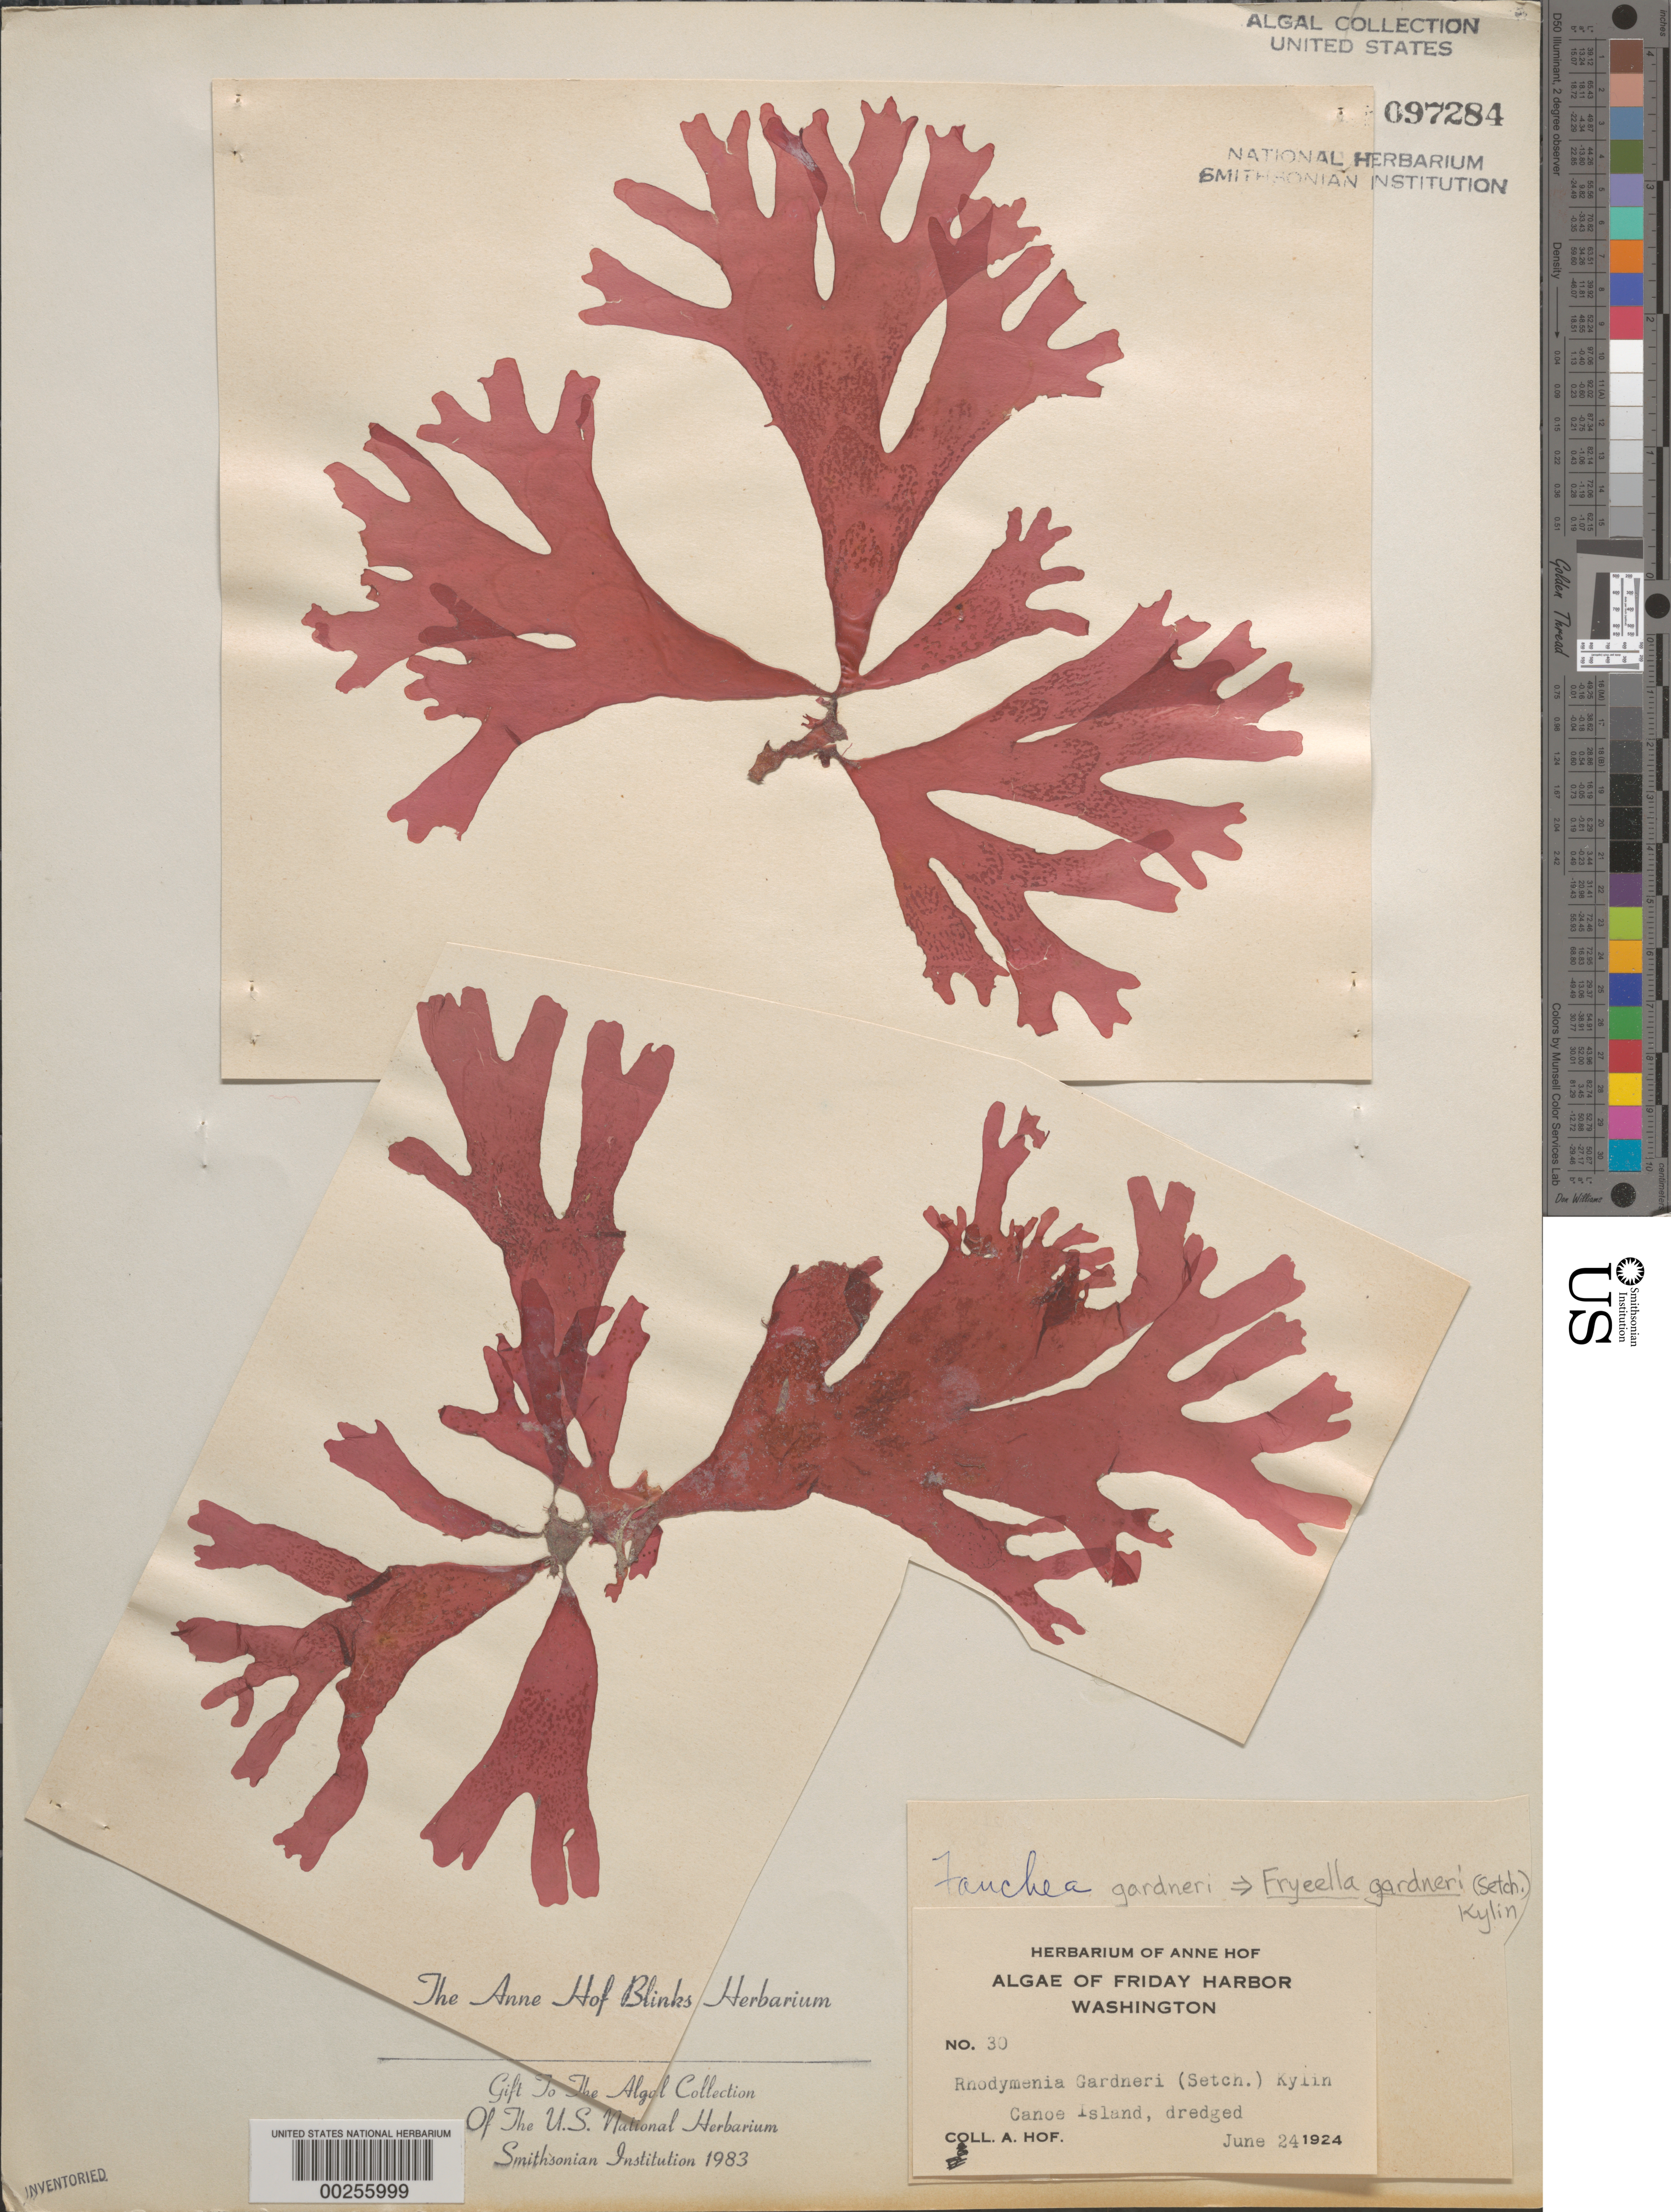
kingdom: Plantae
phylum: Rhodophyta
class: Florideophyceae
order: Rhodymeniales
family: Fryeellaceae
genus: Fryeella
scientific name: Fryeella gardneri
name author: (Setch.) Kylin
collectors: A. Blinks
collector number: AHB 30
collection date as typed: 24 Jun 1924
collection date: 1924-06-24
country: United States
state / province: Washington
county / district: San Juan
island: Canoe Island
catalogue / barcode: US 97284